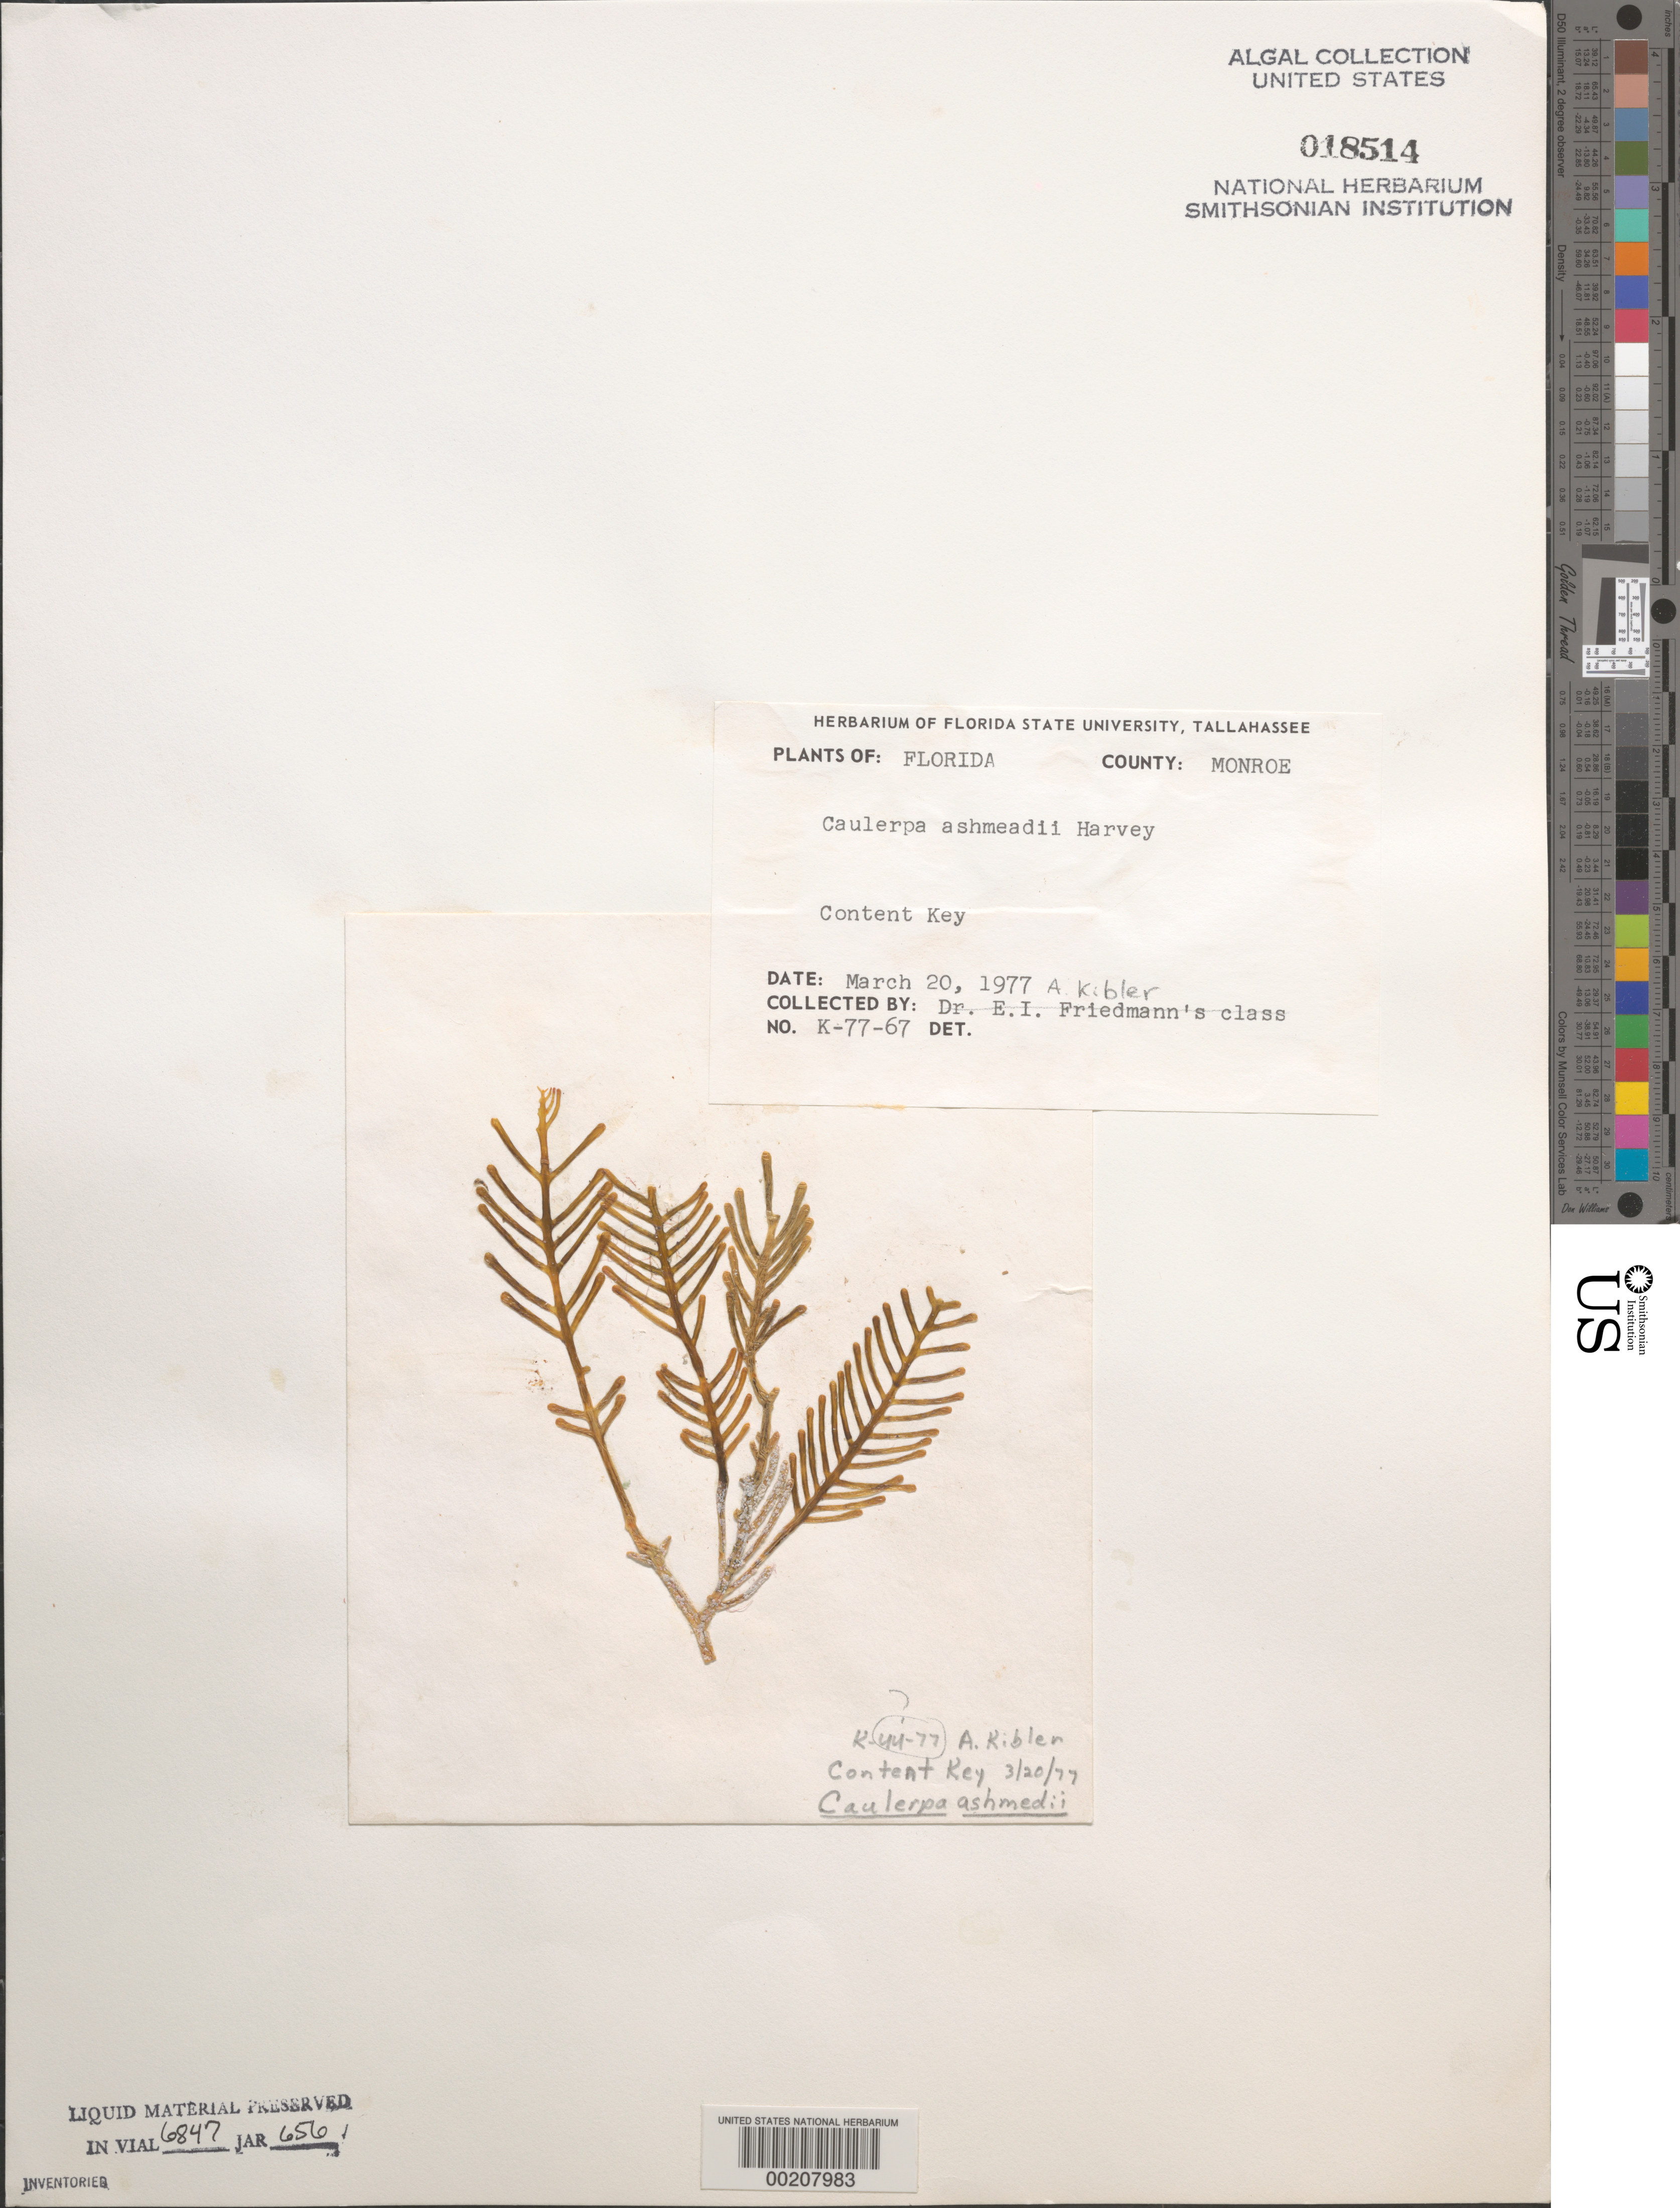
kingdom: Plantae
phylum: Chlorophyta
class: Ulvophyceae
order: Bryopsidales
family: Caulerpaceae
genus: Caulerpa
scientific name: Caulerpa ashmeadii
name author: Harv.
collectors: A. Kibler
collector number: K-77-67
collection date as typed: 20 Mar 1977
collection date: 1977-03-20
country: United States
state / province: Florida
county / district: Monroe County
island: Content Keys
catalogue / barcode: US 18514